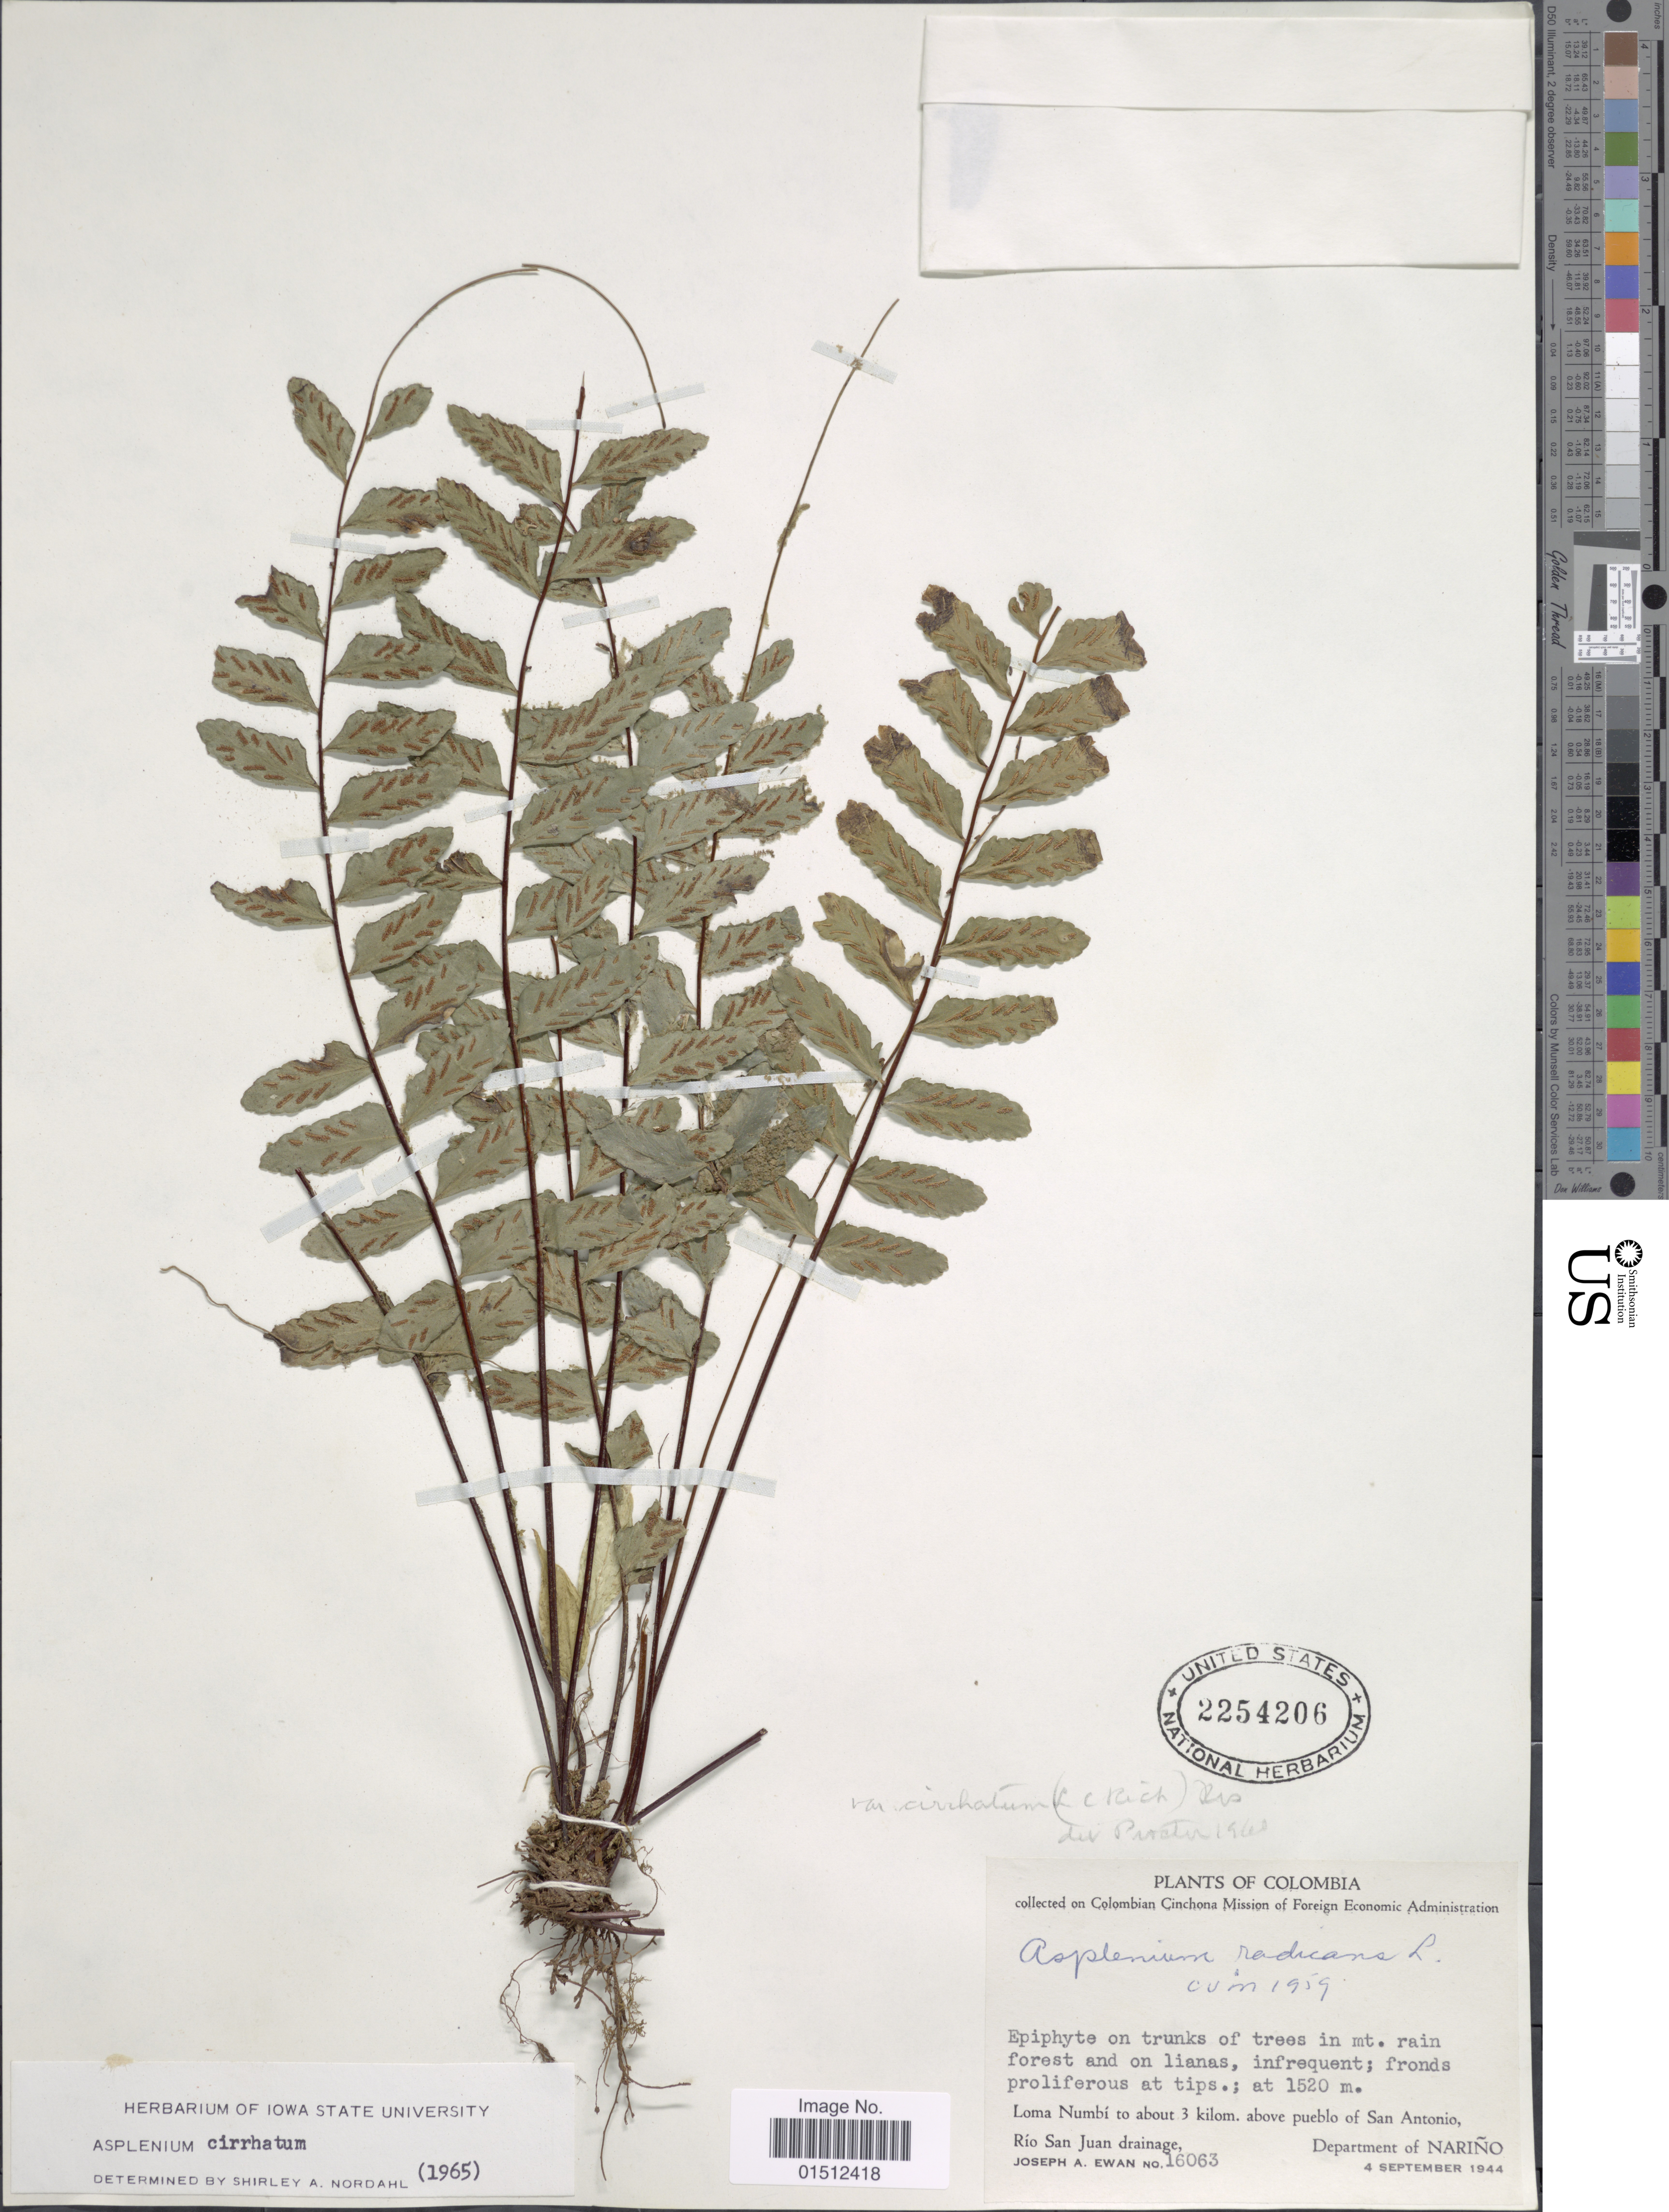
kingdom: Plantae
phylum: Tracheophyta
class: Polypodiopsida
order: Polypodiales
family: Aspleniaceae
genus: Asplenium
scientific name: Asplenium radicans var. cirrhatum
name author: (Rich. ex Willd.) Rosenst.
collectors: J. A. Ewan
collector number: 16063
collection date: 1944-09-04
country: Colombia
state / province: Nariño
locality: Colombia, Loma Numbi to about 3 kilom. above pueblo of San Antonio. Rio San Juan drainage, Department of Narino.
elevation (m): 1520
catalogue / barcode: US 2254206